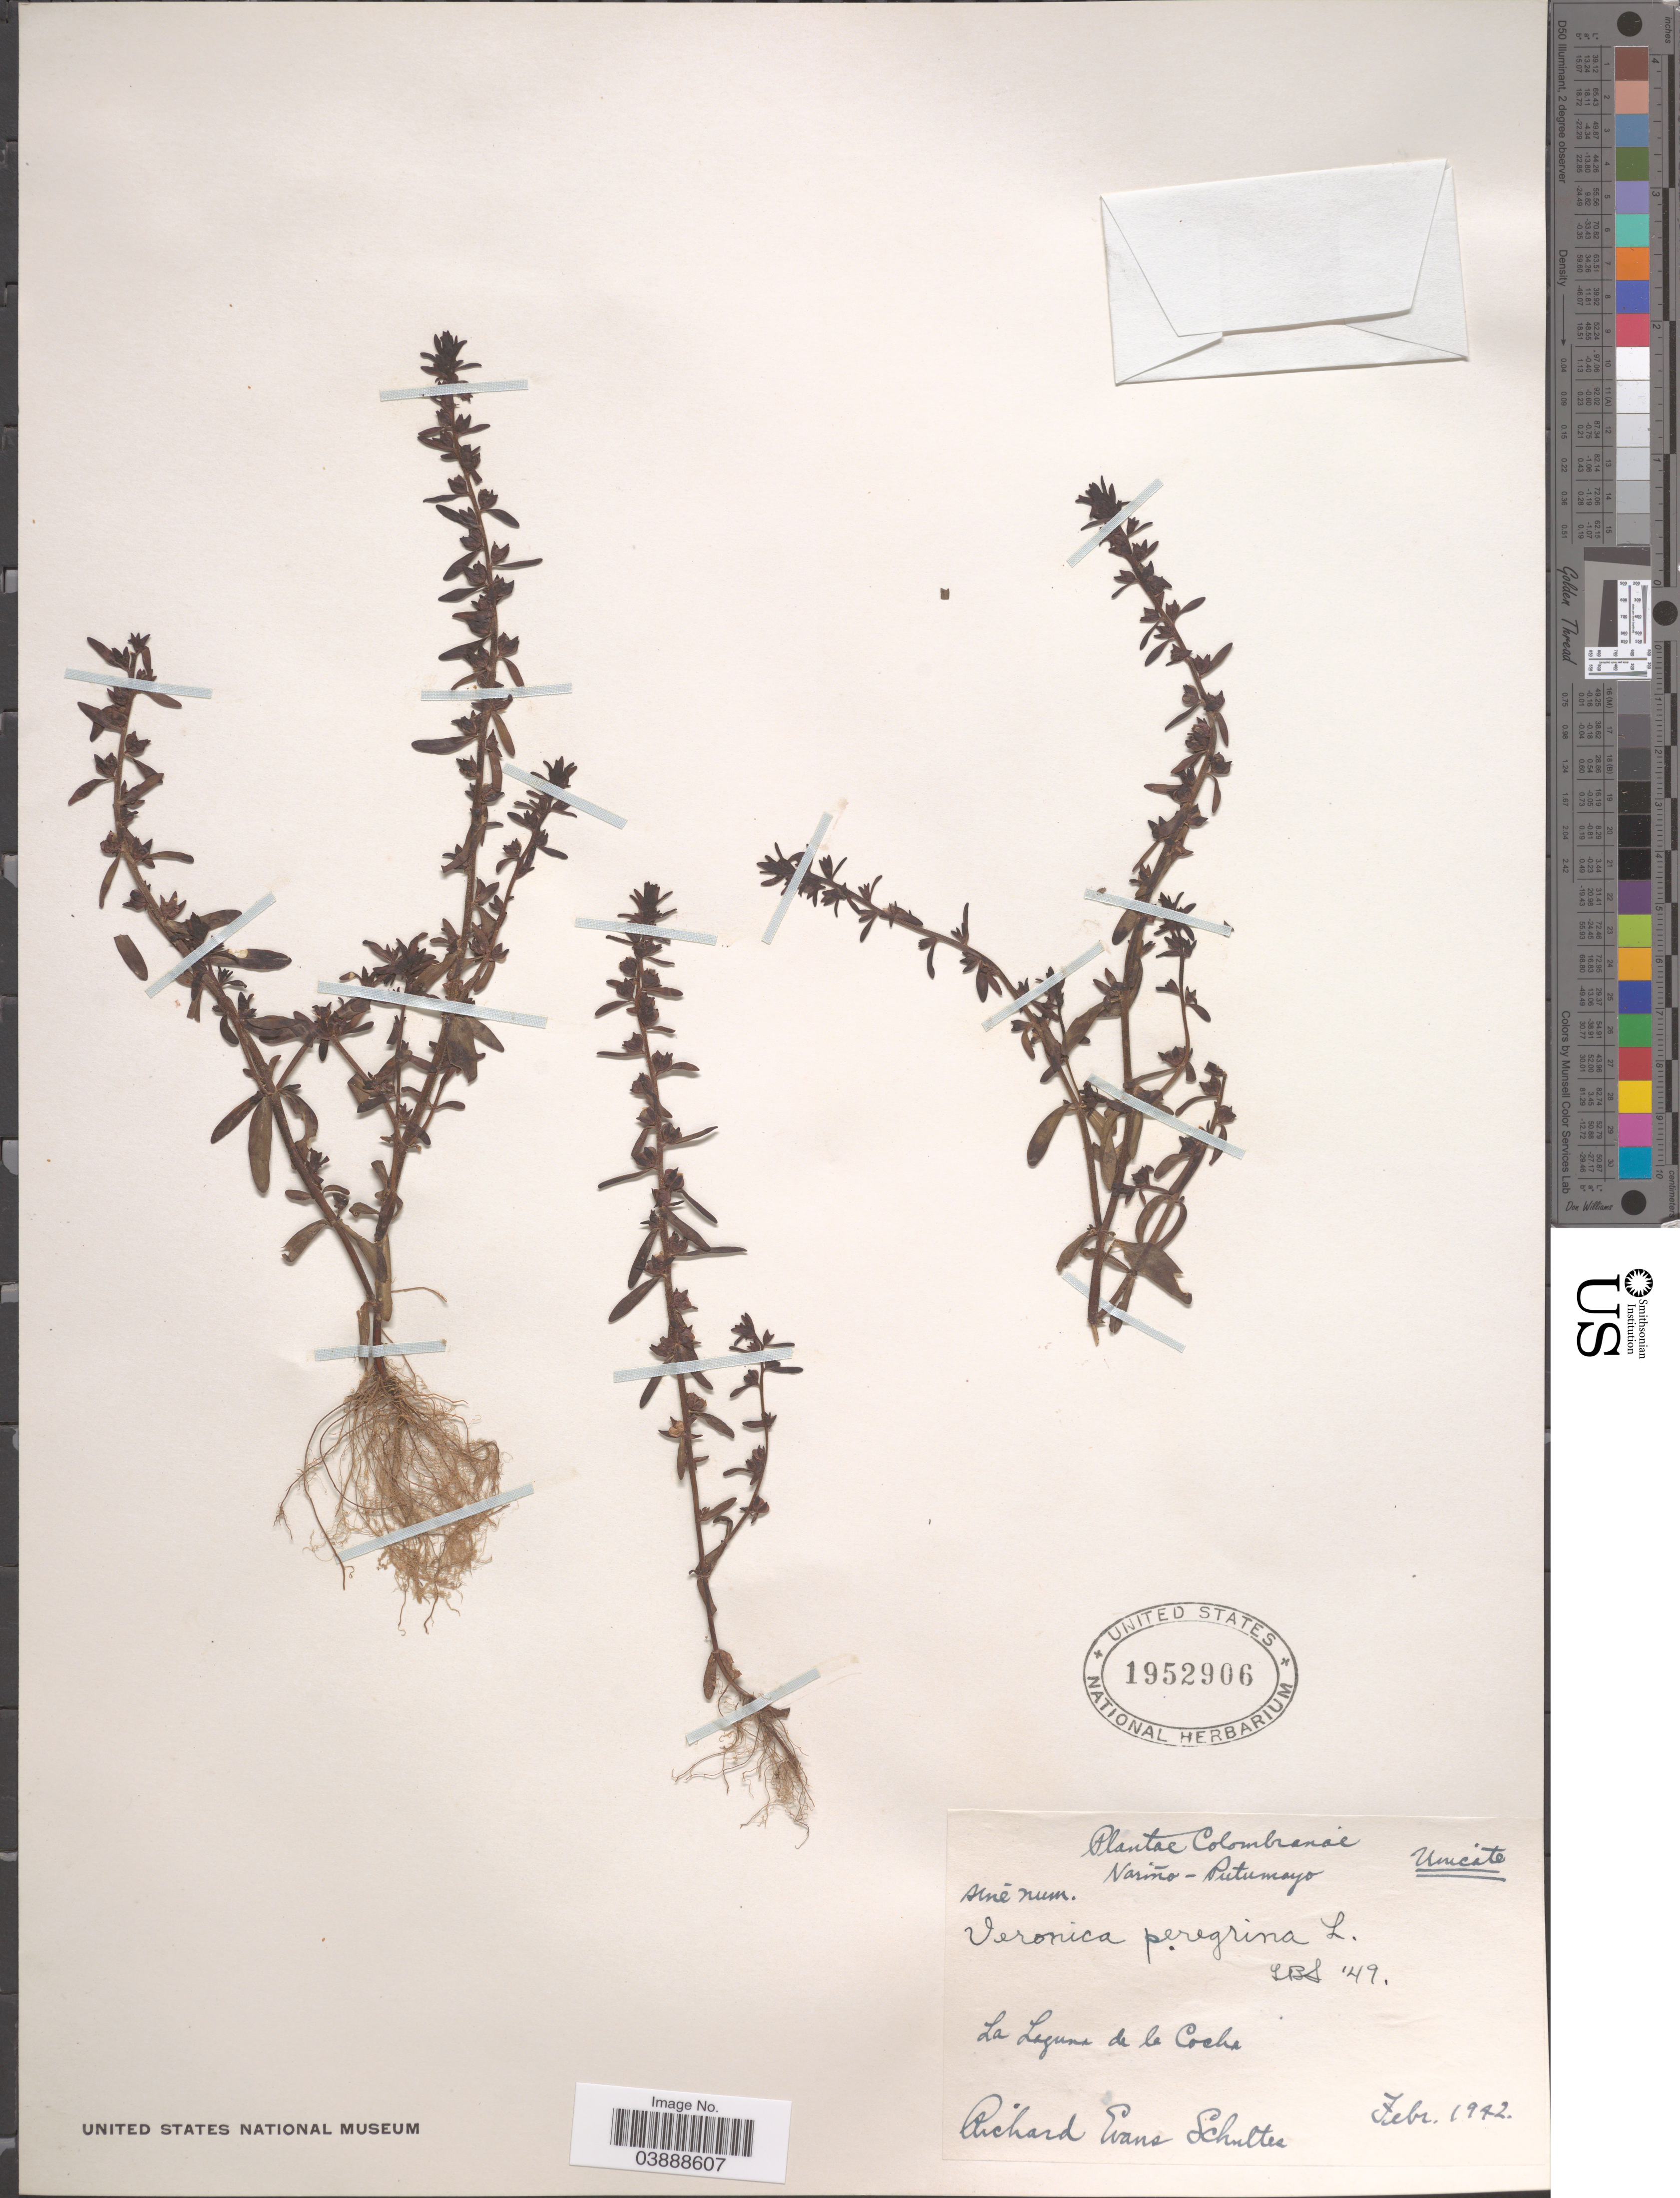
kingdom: Plantae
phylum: Tracheophyta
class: Magnoliopsida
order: Lamiales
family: Plantaginaceae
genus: Veronica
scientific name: Veronica peregrina var. xalapensis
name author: Kunth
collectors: R. E. Schultes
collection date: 1942-02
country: Colombia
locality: Nariño-Putumayo. La Laguna de la Cocha.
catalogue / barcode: US 1952906